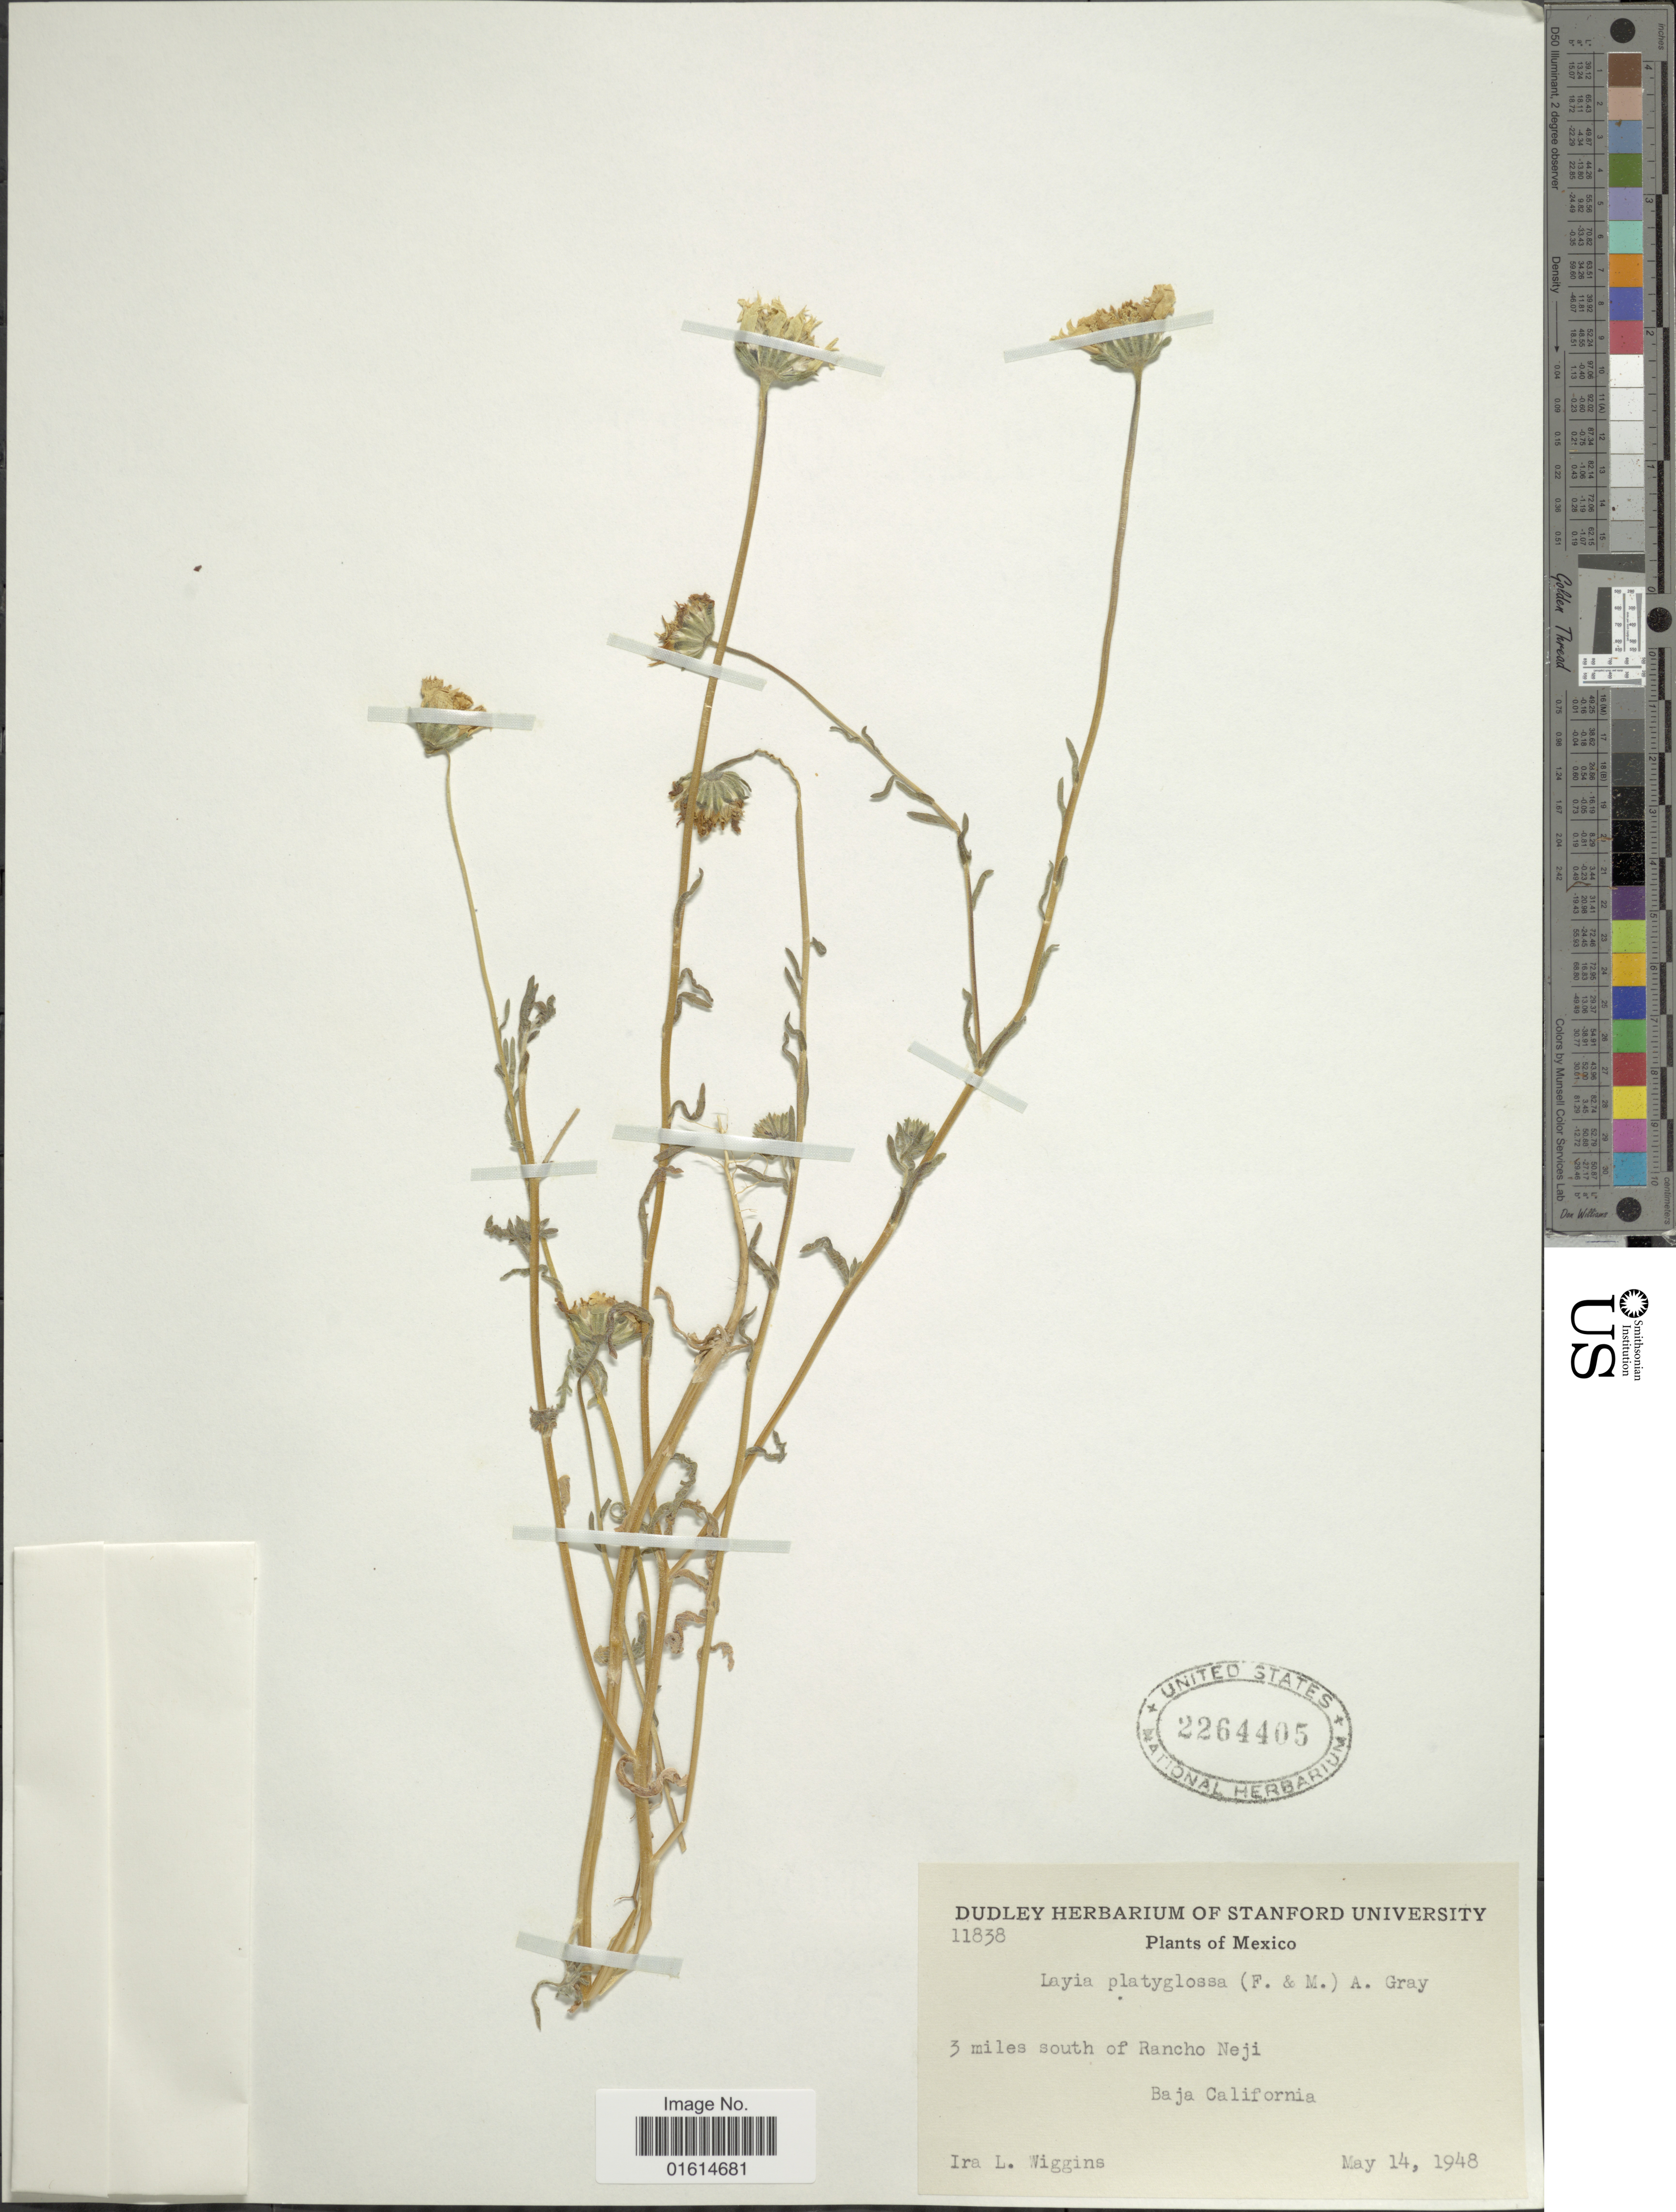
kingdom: Plantae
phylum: Tracheophyta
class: Magnoliopsida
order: Asterales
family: Asteraceae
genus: Layia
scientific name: Layia platyglossa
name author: (Fisch.) A. Gray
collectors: I. L. Wiggins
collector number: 11838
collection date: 1948-05-14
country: Mexico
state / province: Baja California Norte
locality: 3 miles south of Rancho Neji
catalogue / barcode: US 2264405